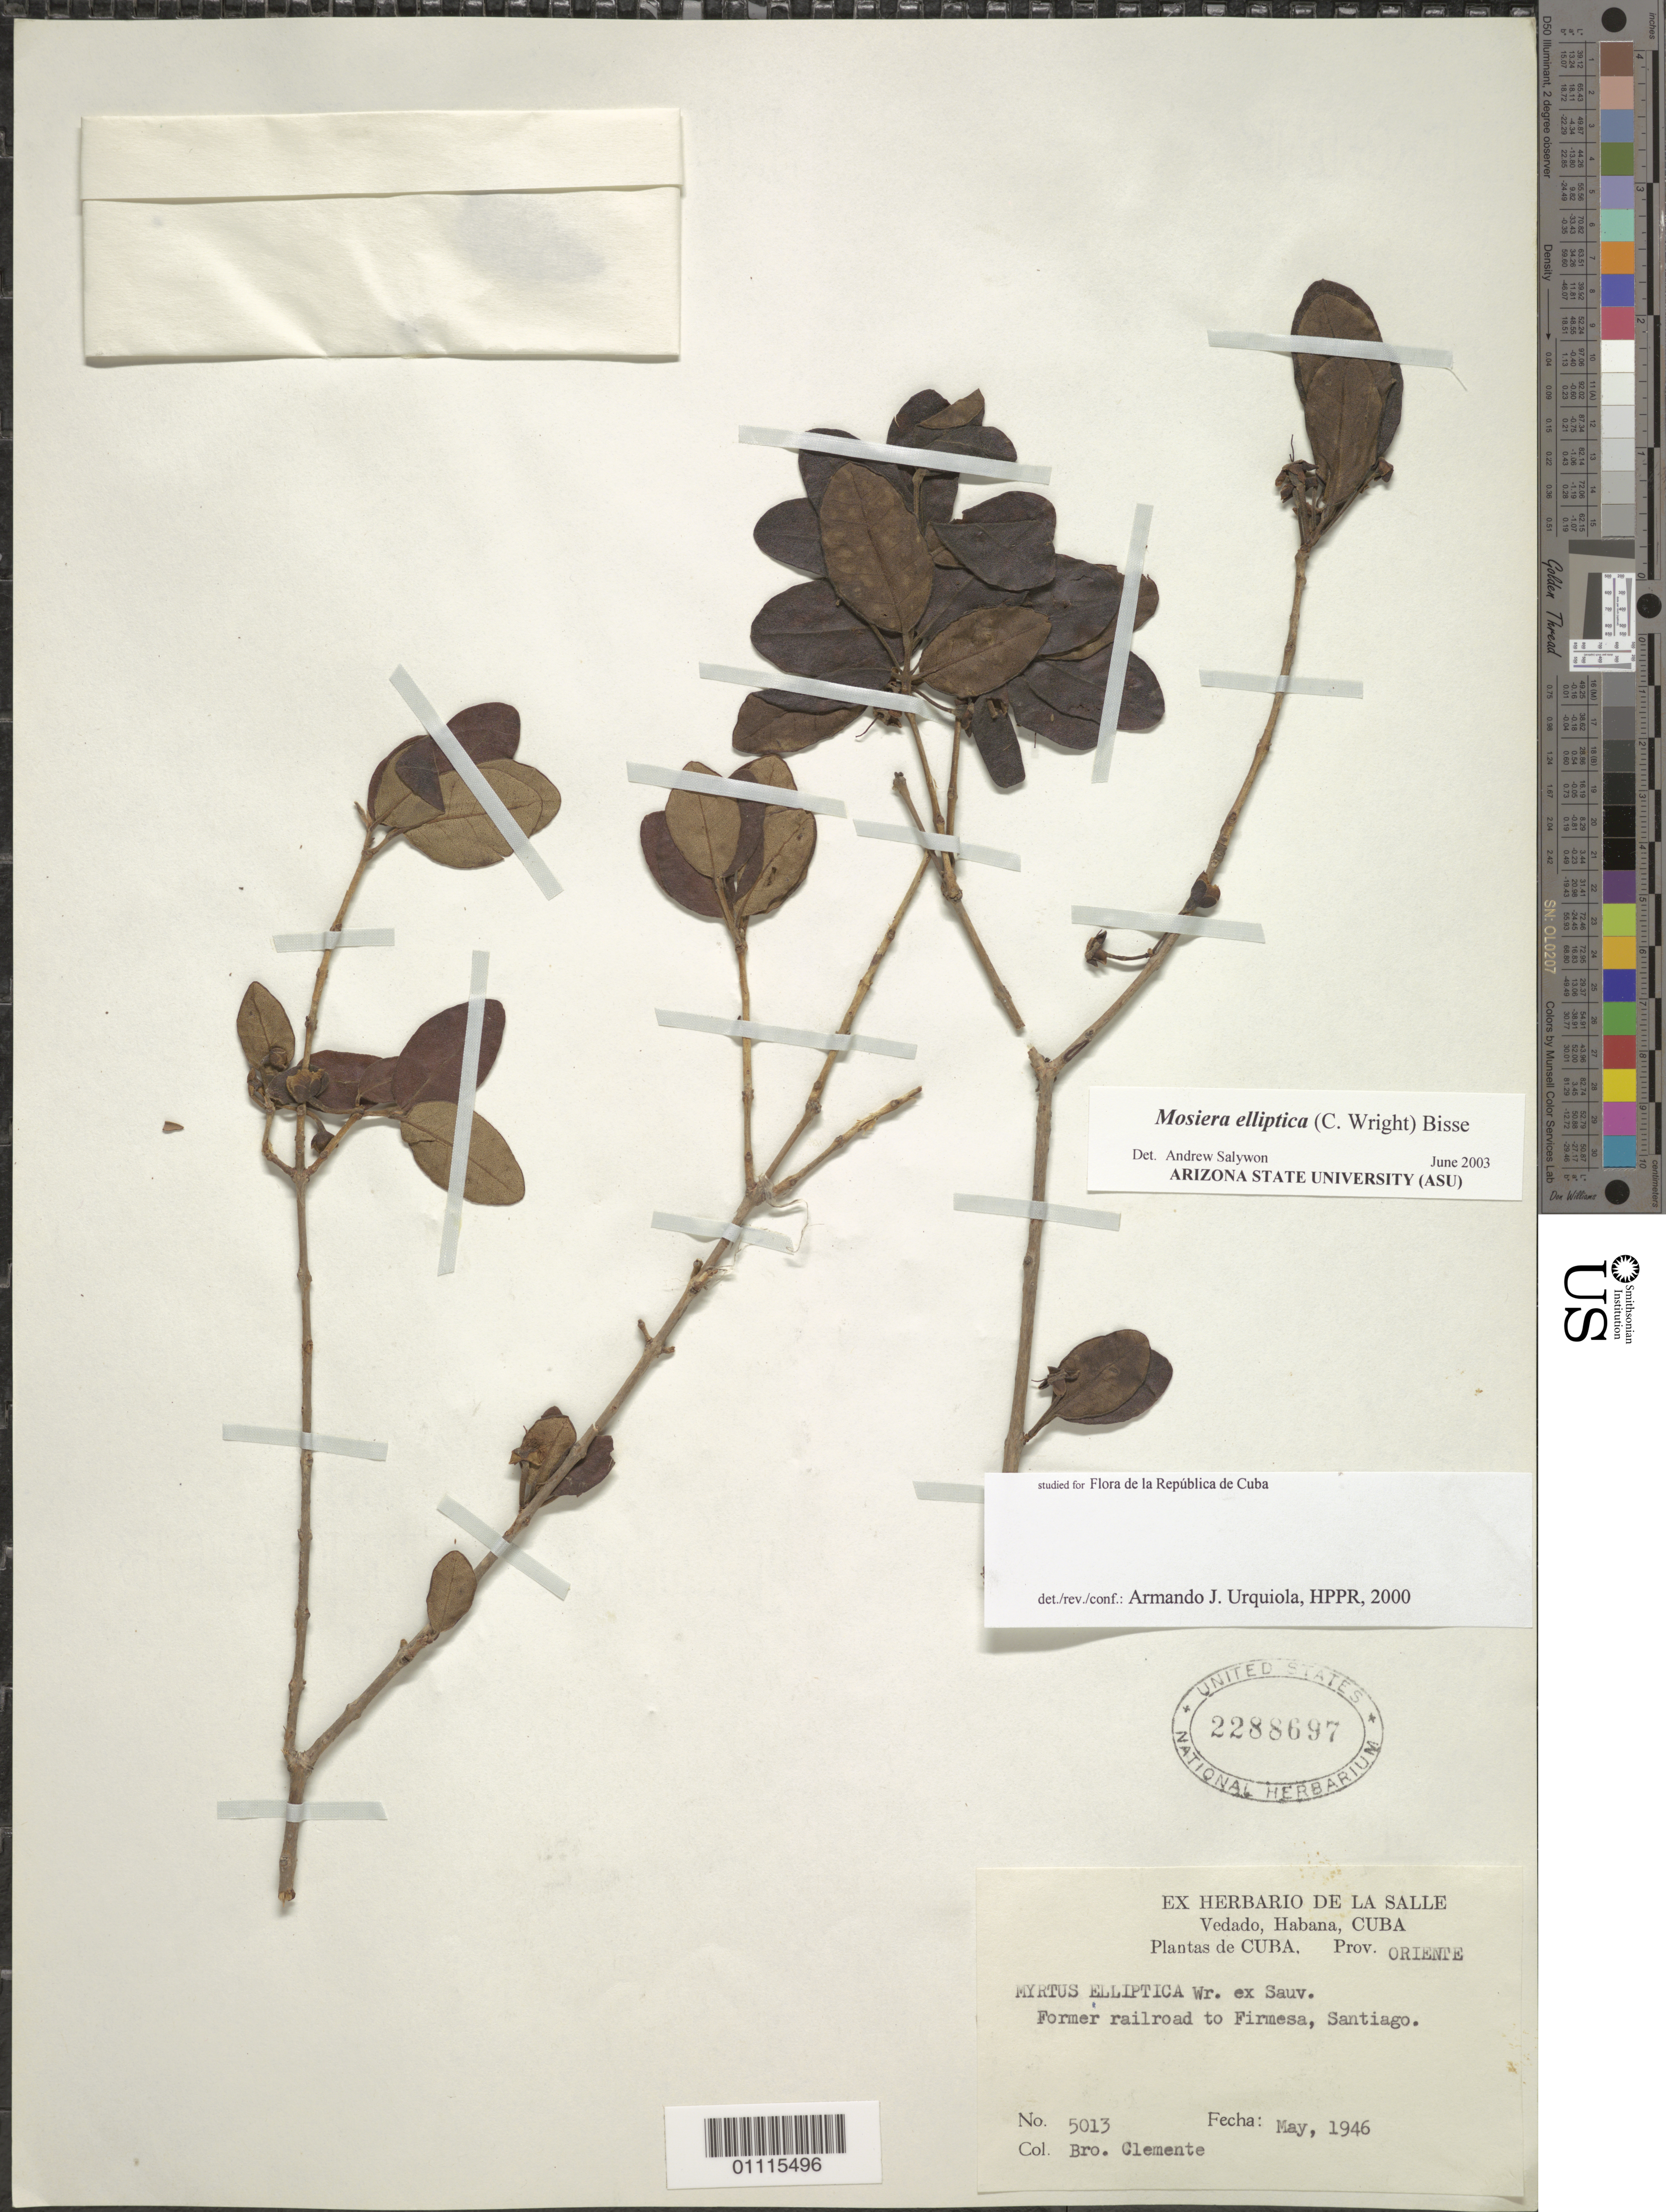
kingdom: Plantae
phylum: Tracheophyta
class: Magnoliopsida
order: Myrtales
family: Myrtaceae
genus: Mosiera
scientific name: Mosiera elliptica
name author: (C. Wright) Bisse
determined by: Salywon, A. M., (ASU)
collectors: Bro. Clemente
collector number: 5013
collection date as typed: May 1946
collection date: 1946-05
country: Cuba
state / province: Santiago de Cuba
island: Cuba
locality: Santiago, former railroad to Firmesa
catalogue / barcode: US 2288697